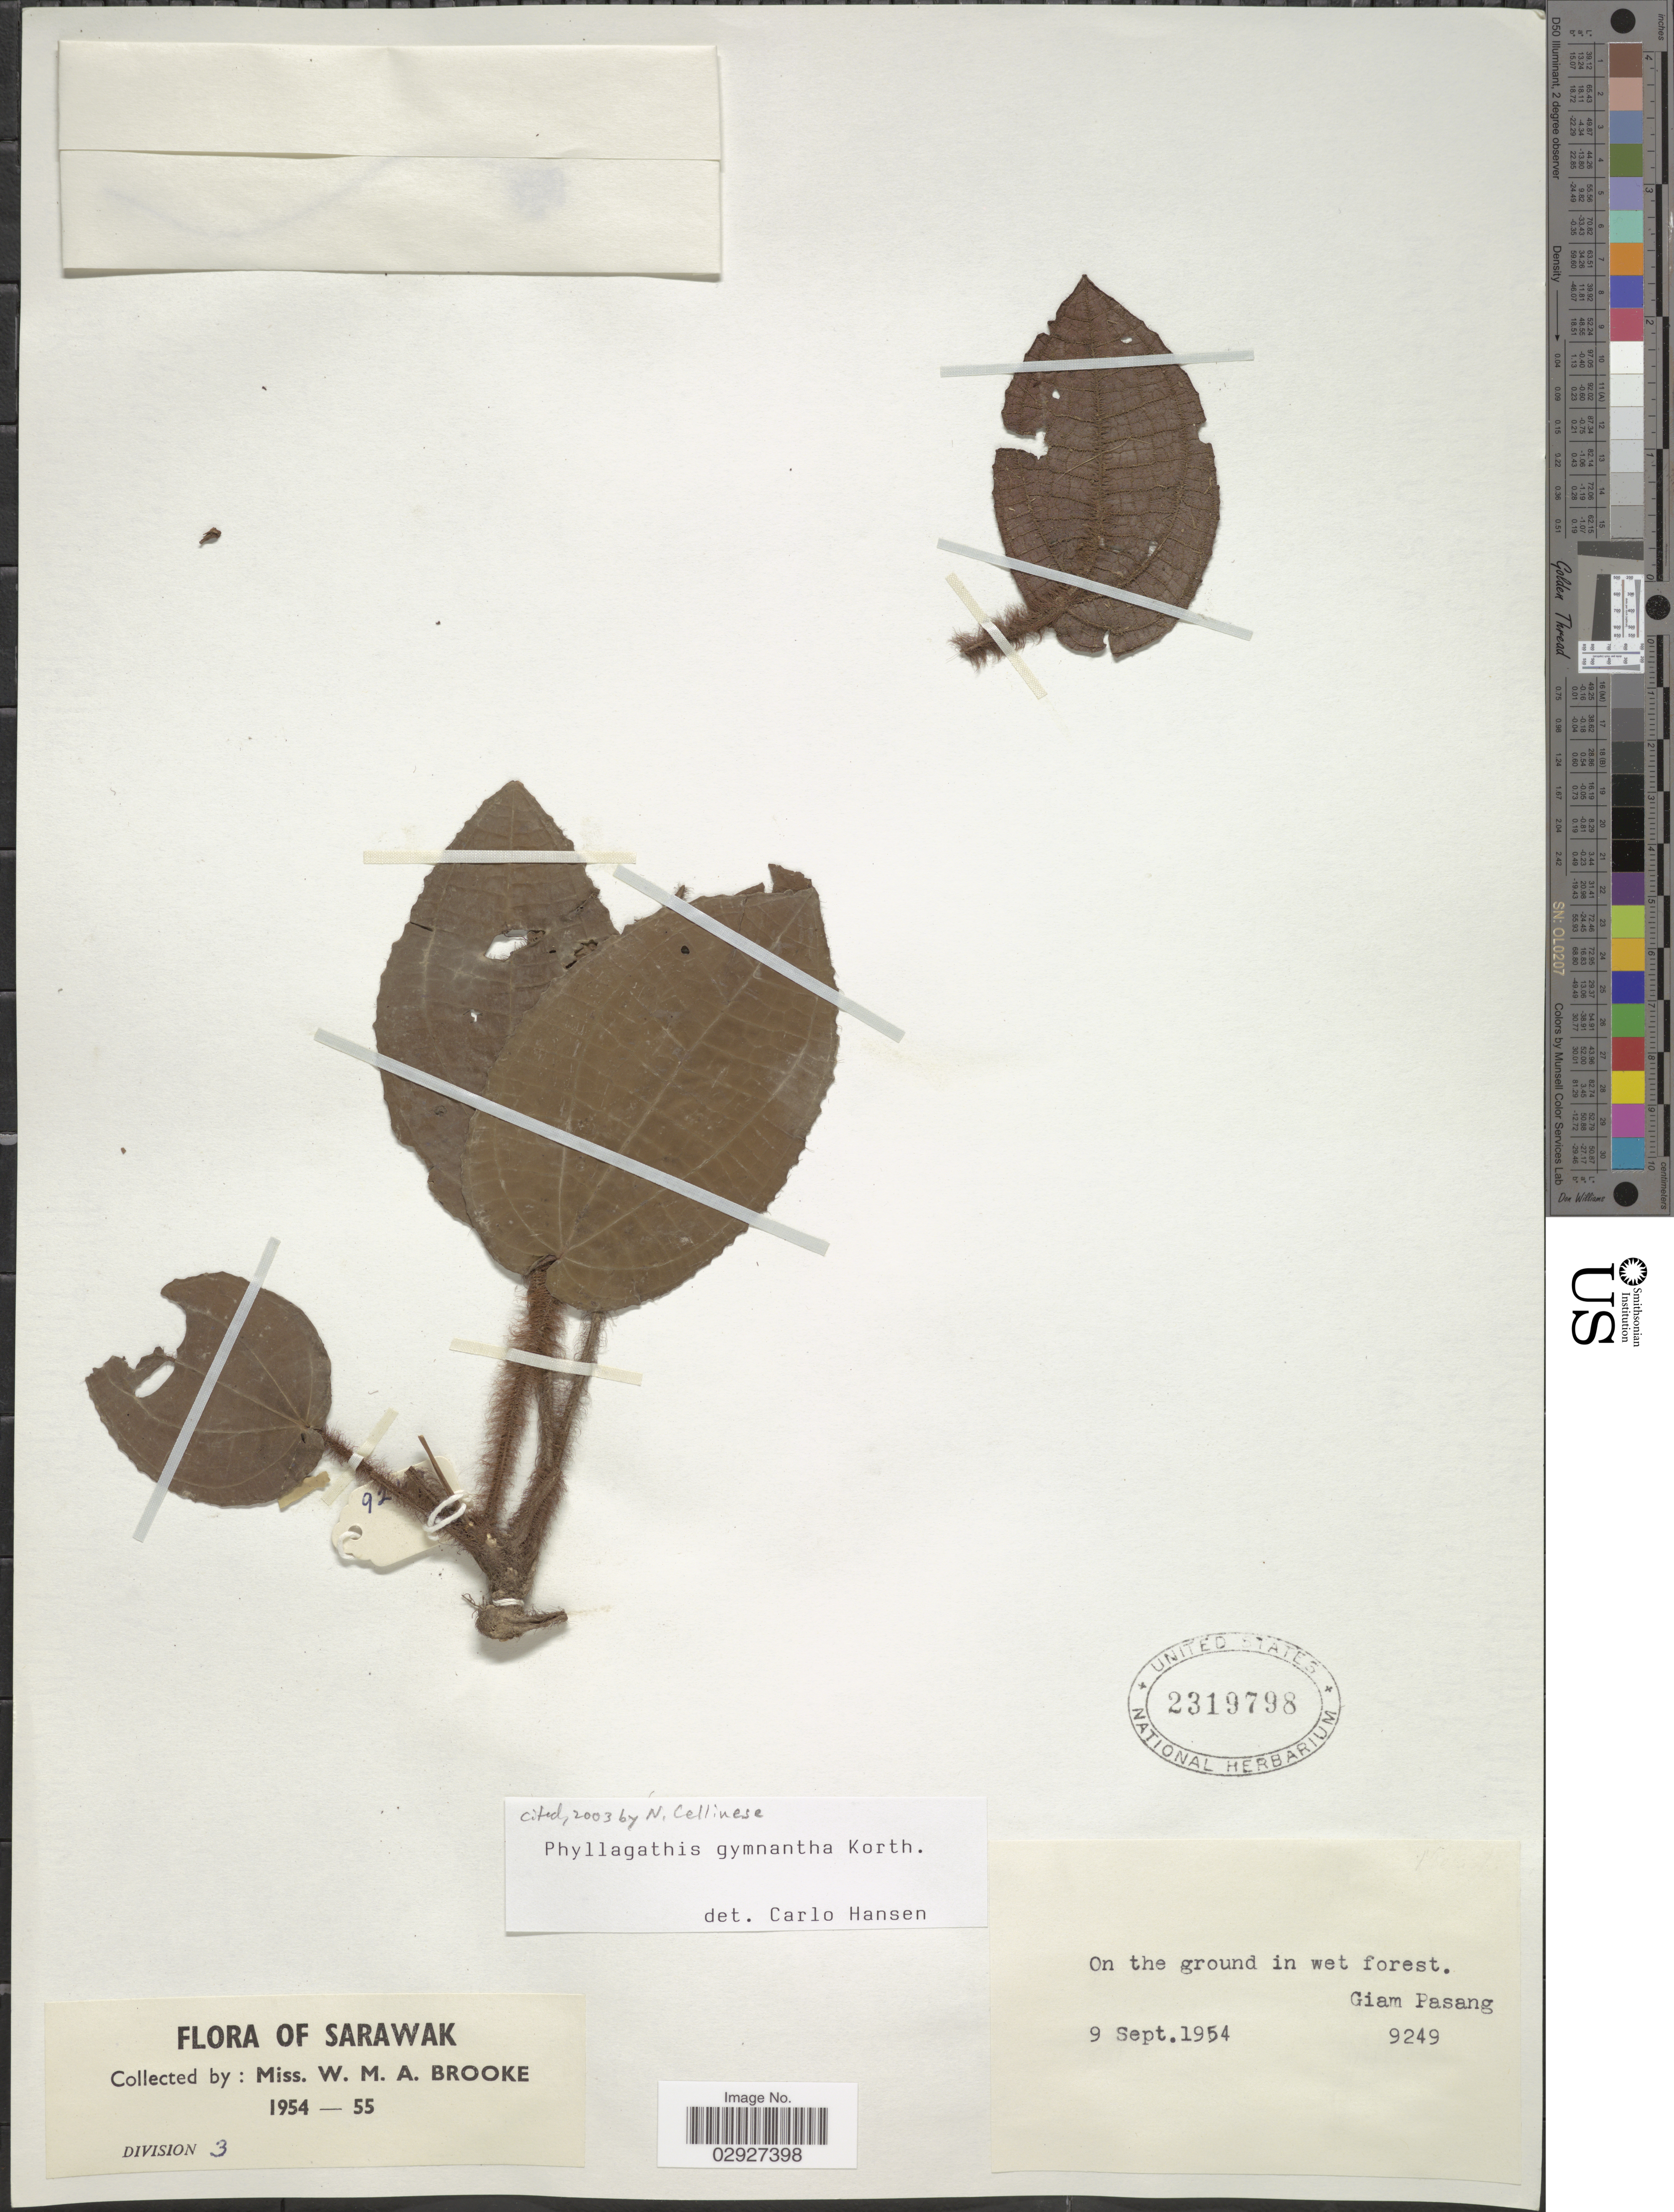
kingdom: Plantae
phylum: Tracheophyta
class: Magnoliopsida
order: Myrtales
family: Melastomataceae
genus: Phyllagathis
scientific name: Phyllagathis gymnantha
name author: Korth.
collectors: W. Brooke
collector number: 9249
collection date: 1954-09-09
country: Malaysia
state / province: Sarawak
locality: Giam Pasang.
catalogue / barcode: US 2319798